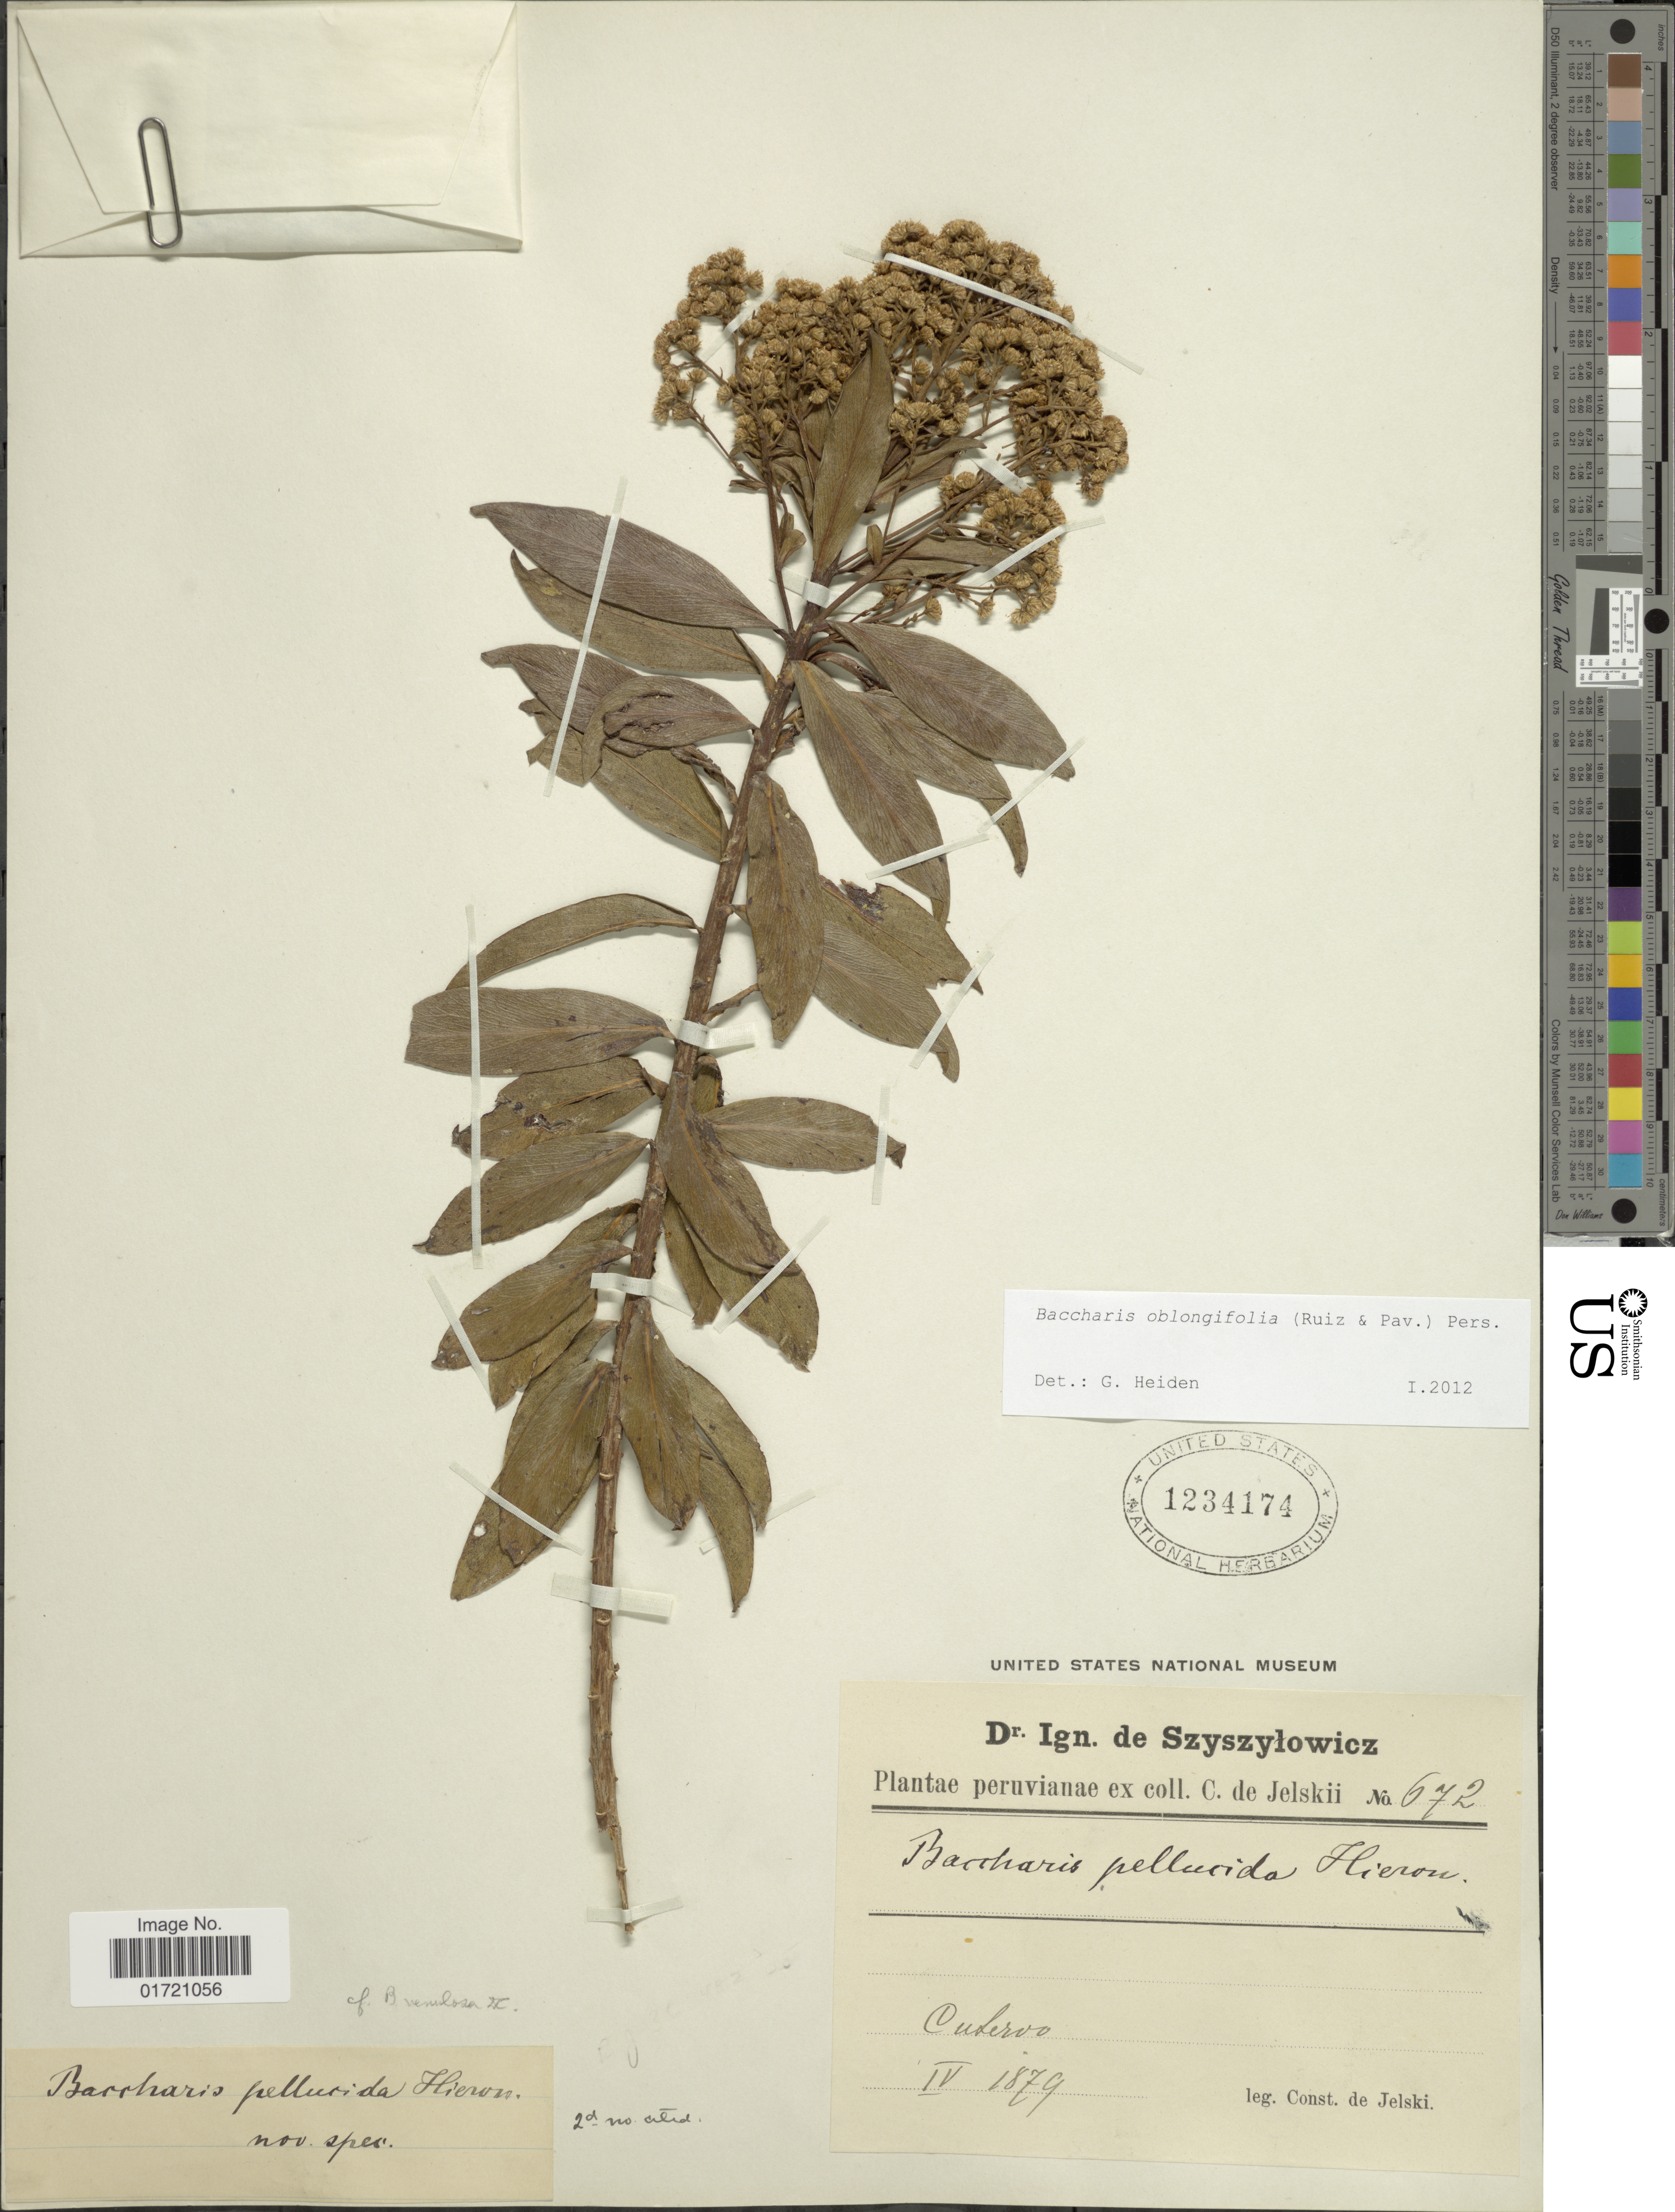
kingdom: Plantae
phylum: Tracheophyta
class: Magnoliopsida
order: Asterales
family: Asteraceae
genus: Baccharis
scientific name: Baccharis oblongifolia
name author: (Ruiz & Pav.) Pers.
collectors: C. de Jelski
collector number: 672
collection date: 1879-04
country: Peru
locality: Cutervo.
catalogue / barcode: US 1234174